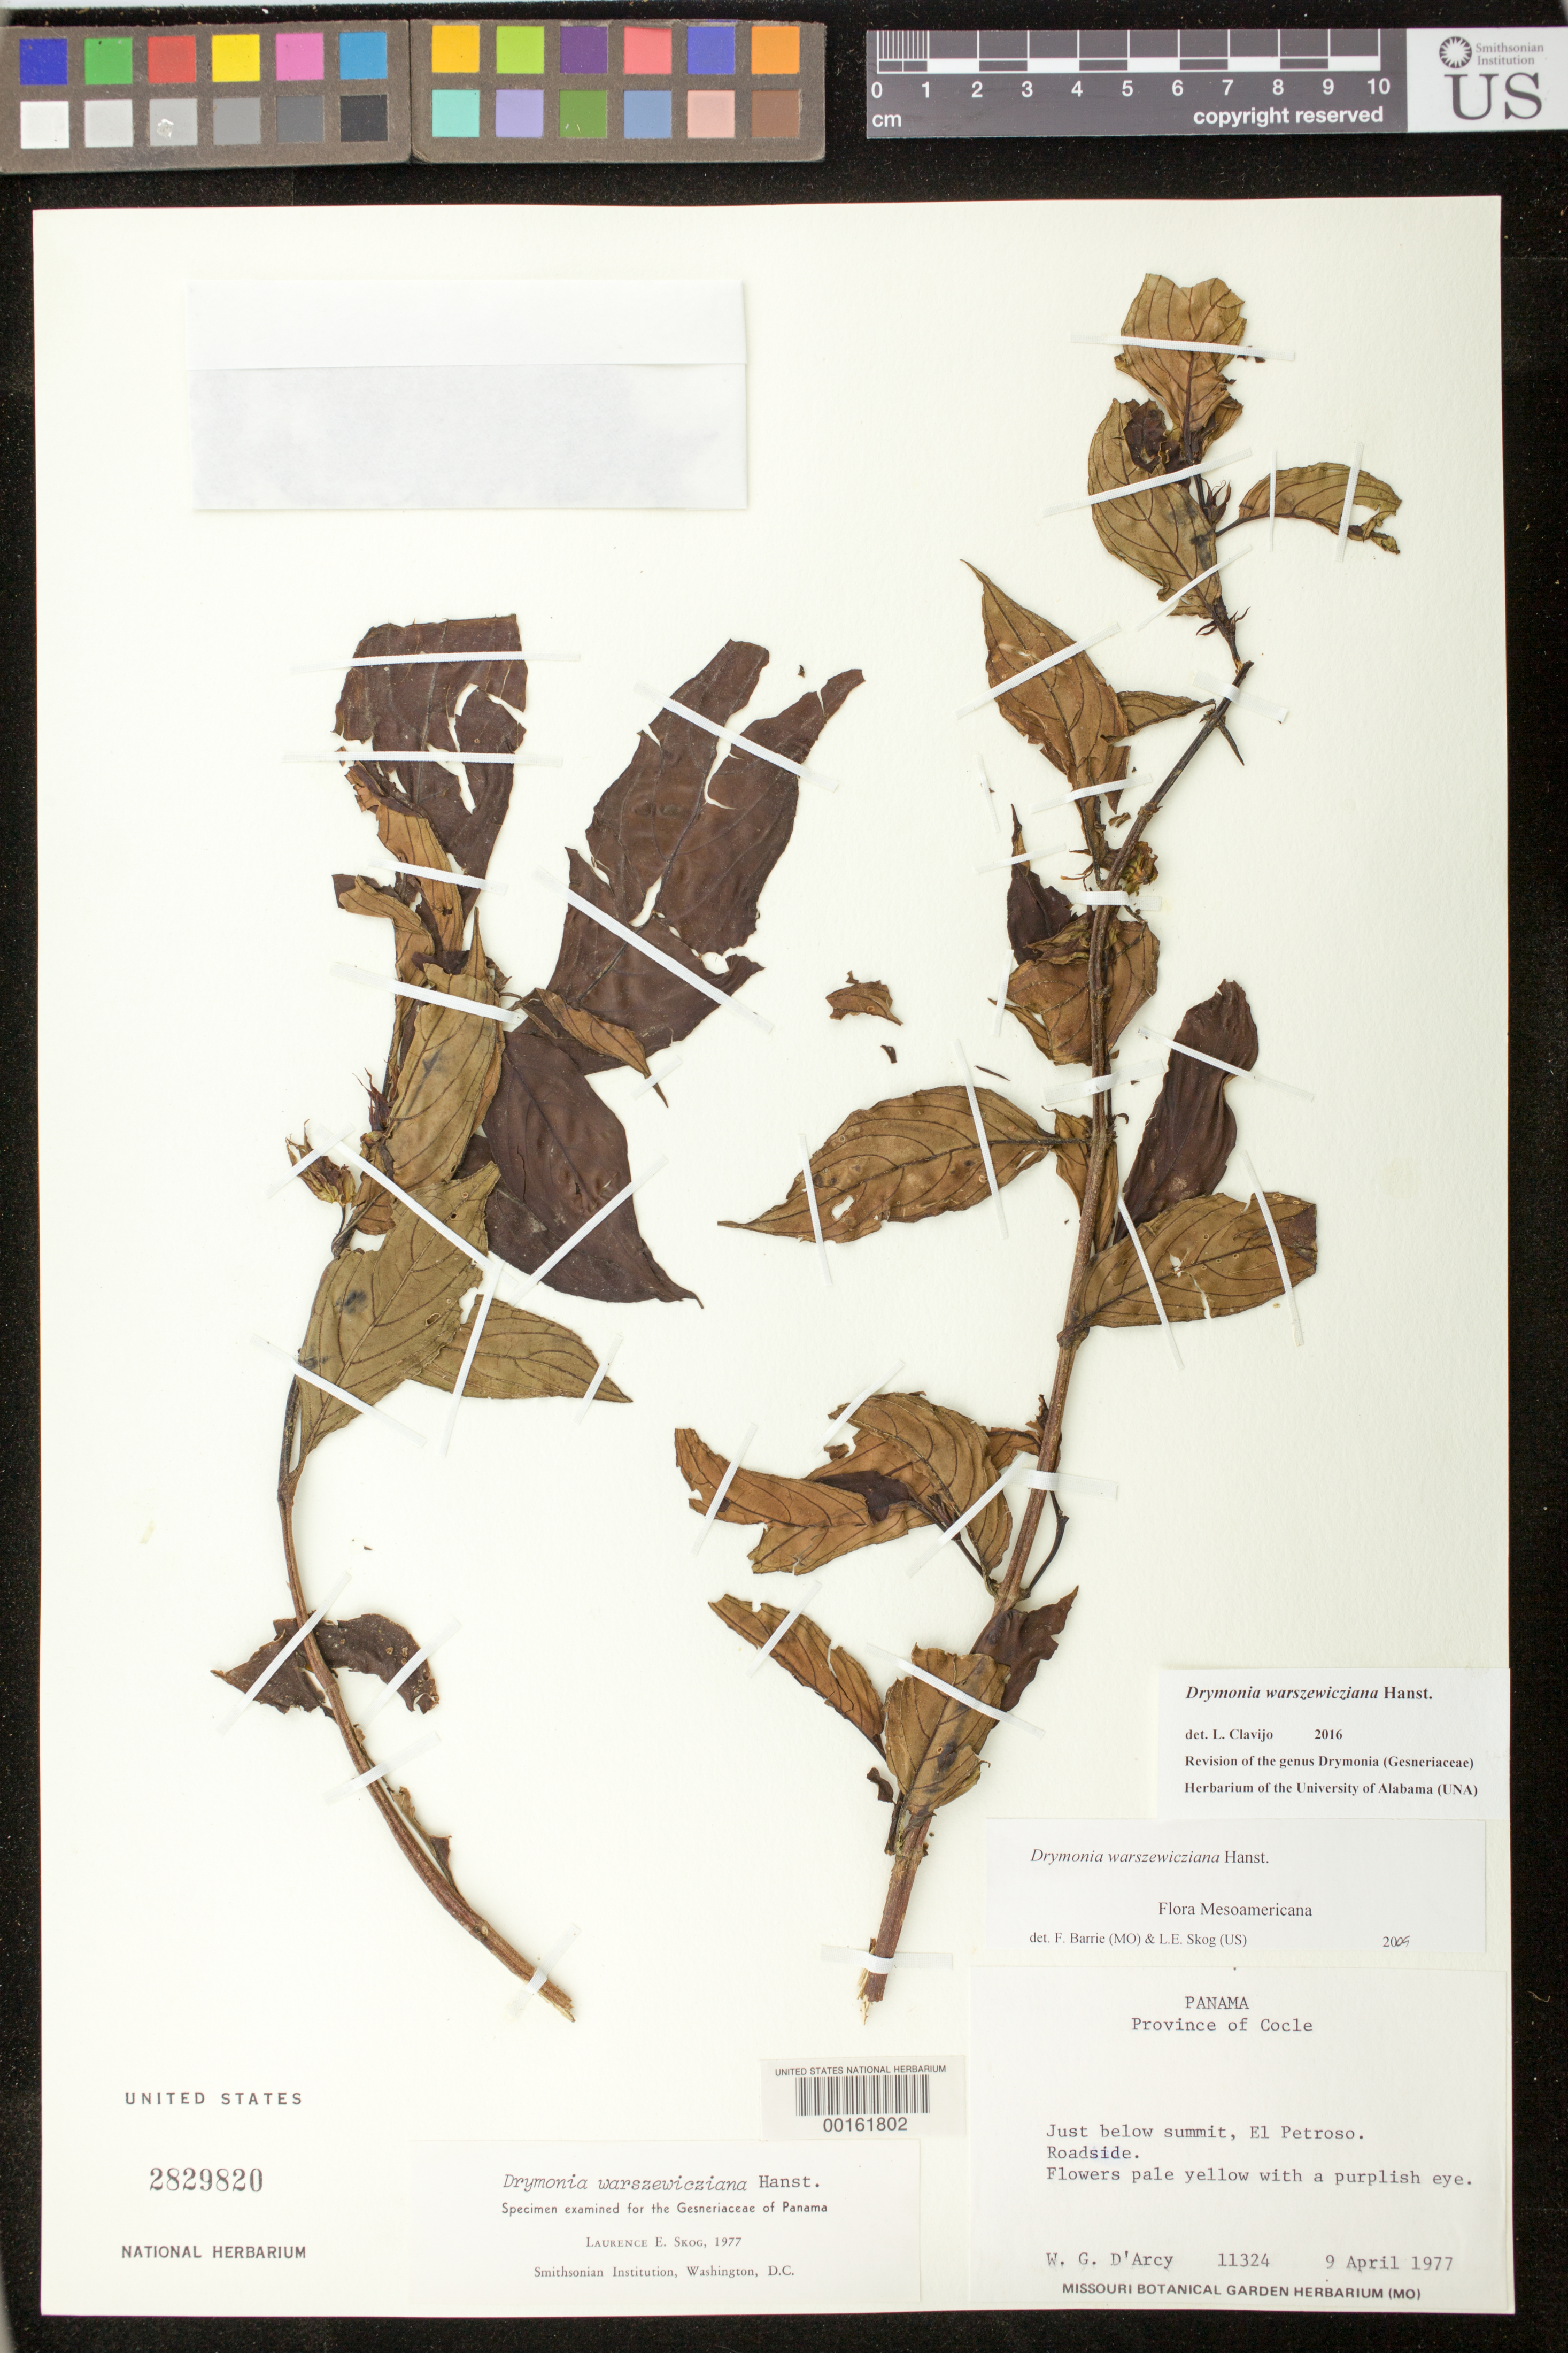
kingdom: Plantae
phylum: Tracheophyta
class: Magnoliopsida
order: Lamiales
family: Gesneriaceae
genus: Drymonia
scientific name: Drymonia warszewicziana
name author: Hanst.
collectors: W. G. D'Arcy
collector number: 11324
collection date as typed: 09 Apr 1977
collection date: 1977-04-09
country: Panama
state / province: Coclé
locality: Just below summit, El Petroso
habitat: Roadside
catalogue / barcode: US 2829820